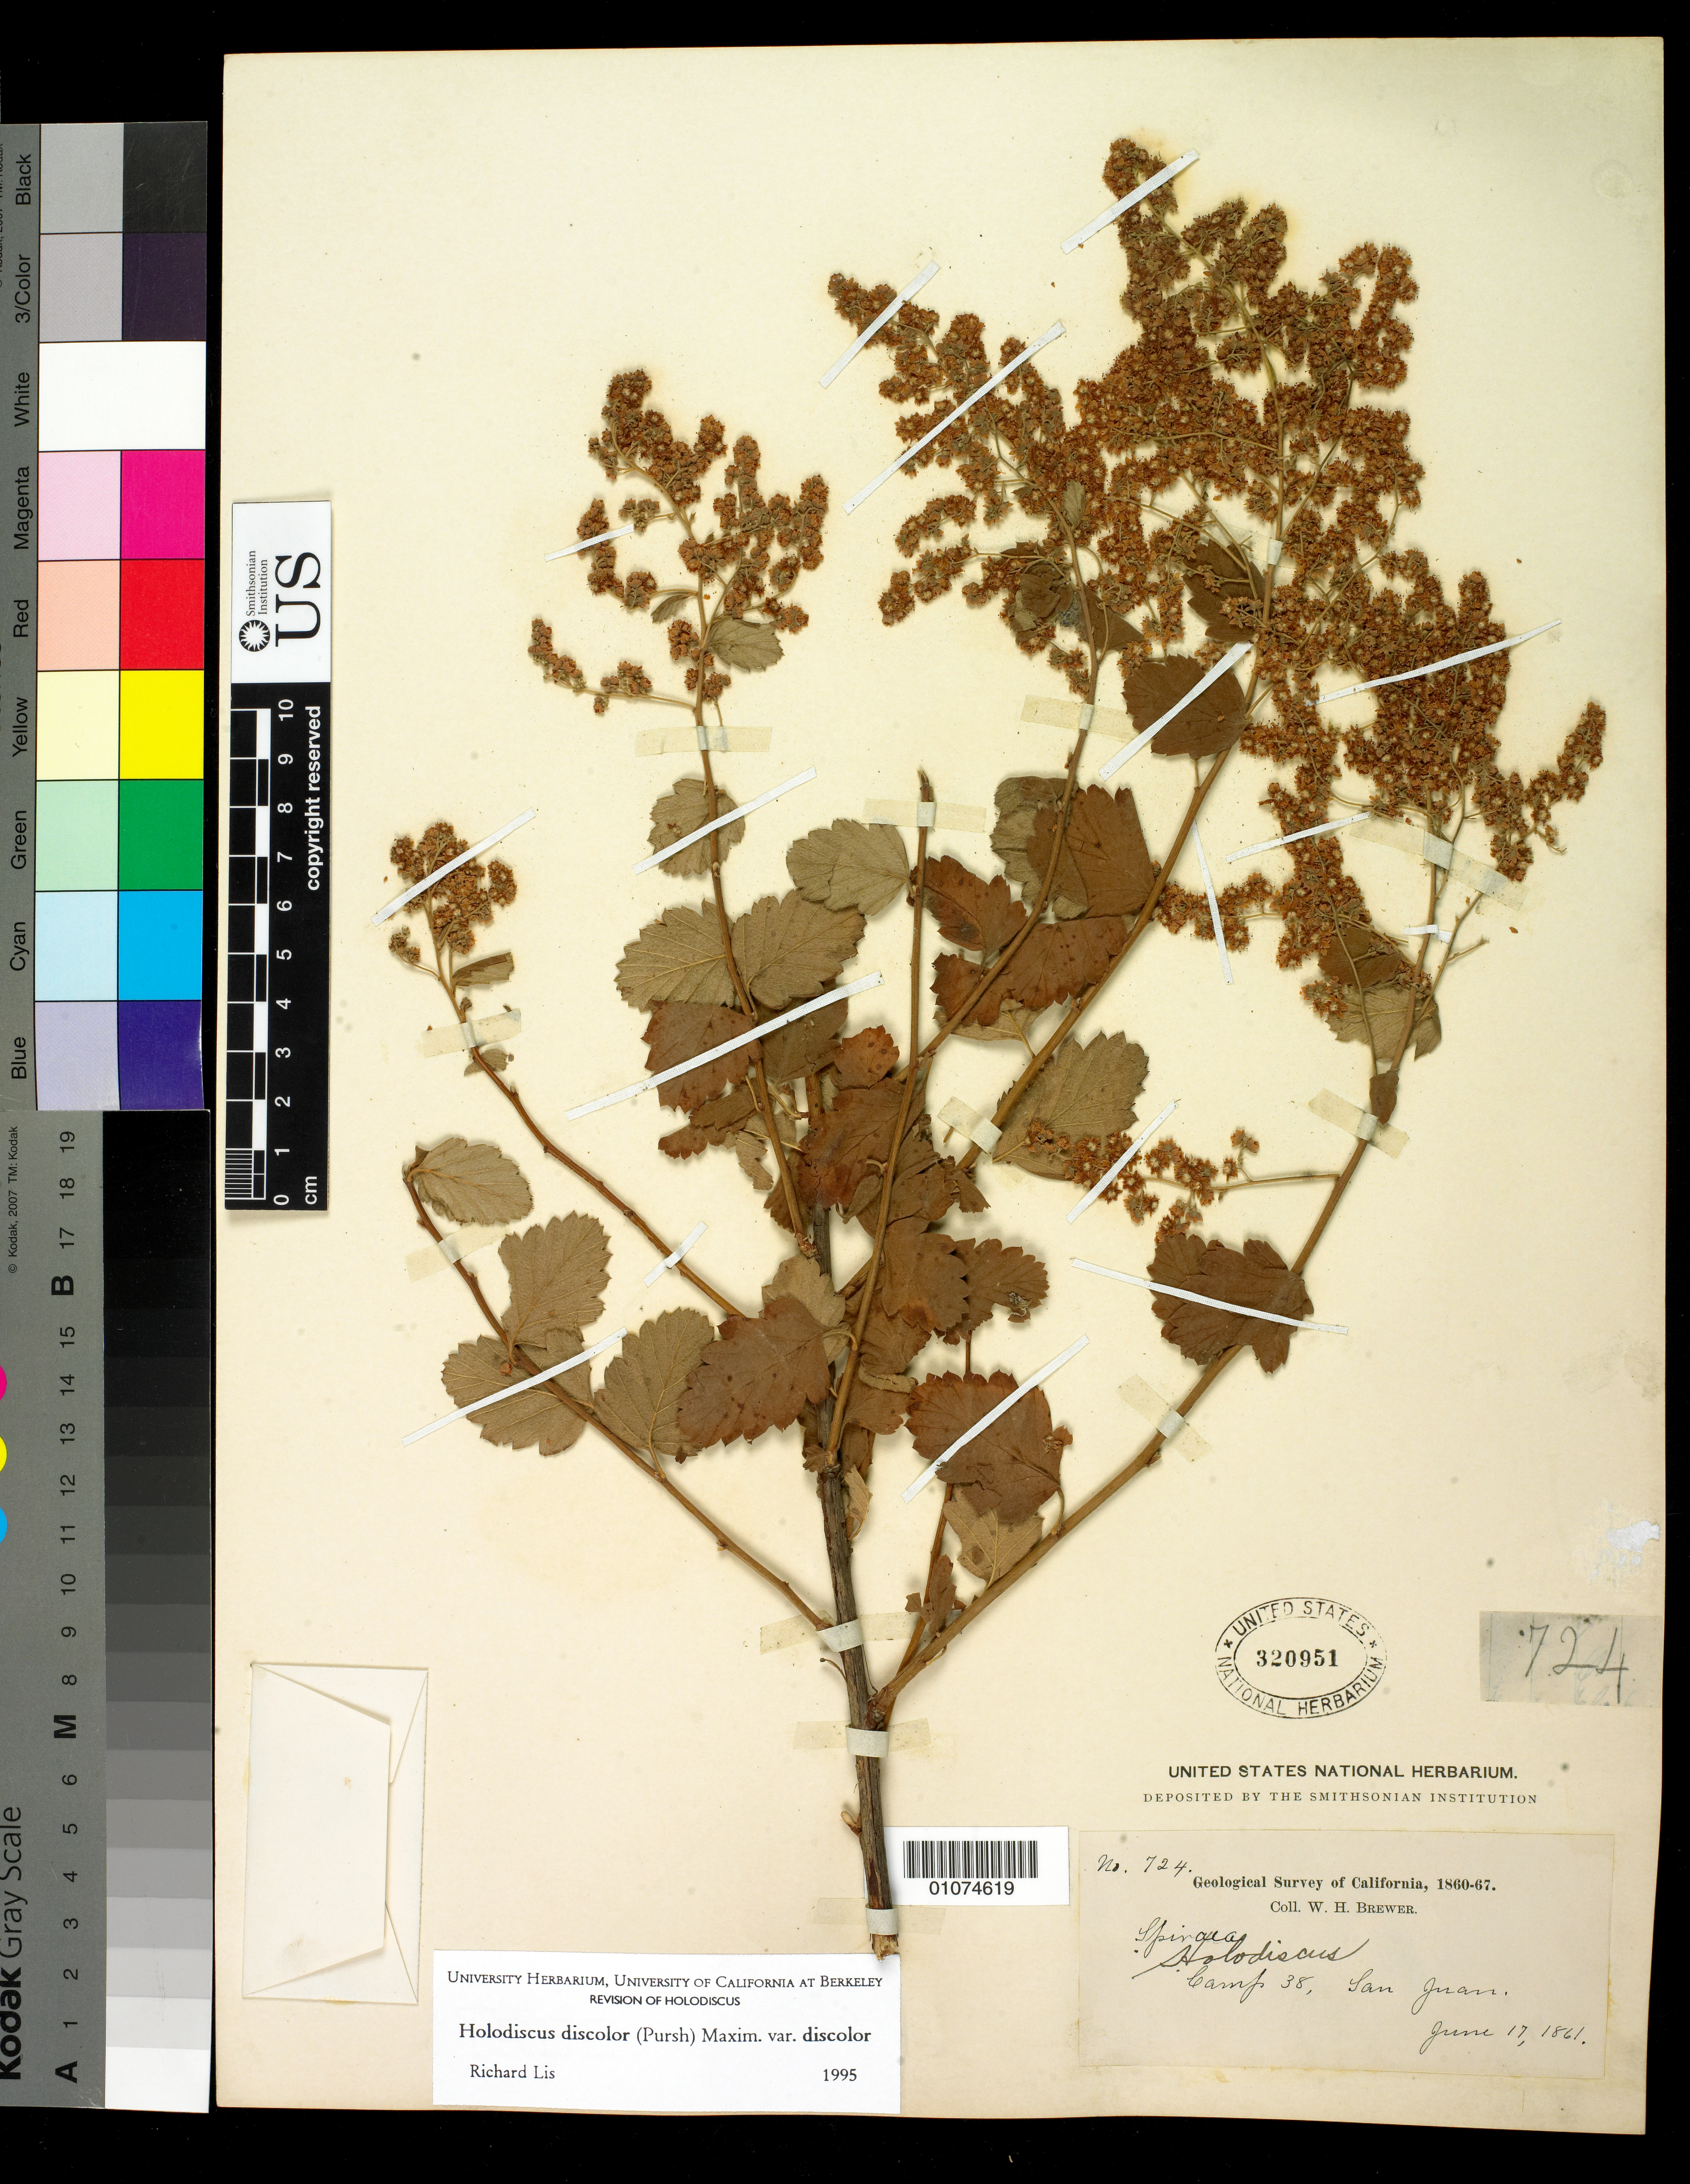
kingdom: Plantae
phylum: Tracheophyta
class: Magnoliopsida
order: Rosales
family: Rosaceae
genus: Holodiscus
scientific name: Holodiscus discolor var. discolor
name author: (Pursh) Maxim.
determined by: Lis, R.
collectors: W. H. Brewer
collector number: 724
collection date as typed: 17 Jun 1861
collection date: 1861-06-17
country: United States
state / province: California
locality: Camp 38, San Juan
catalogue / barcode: US 320951